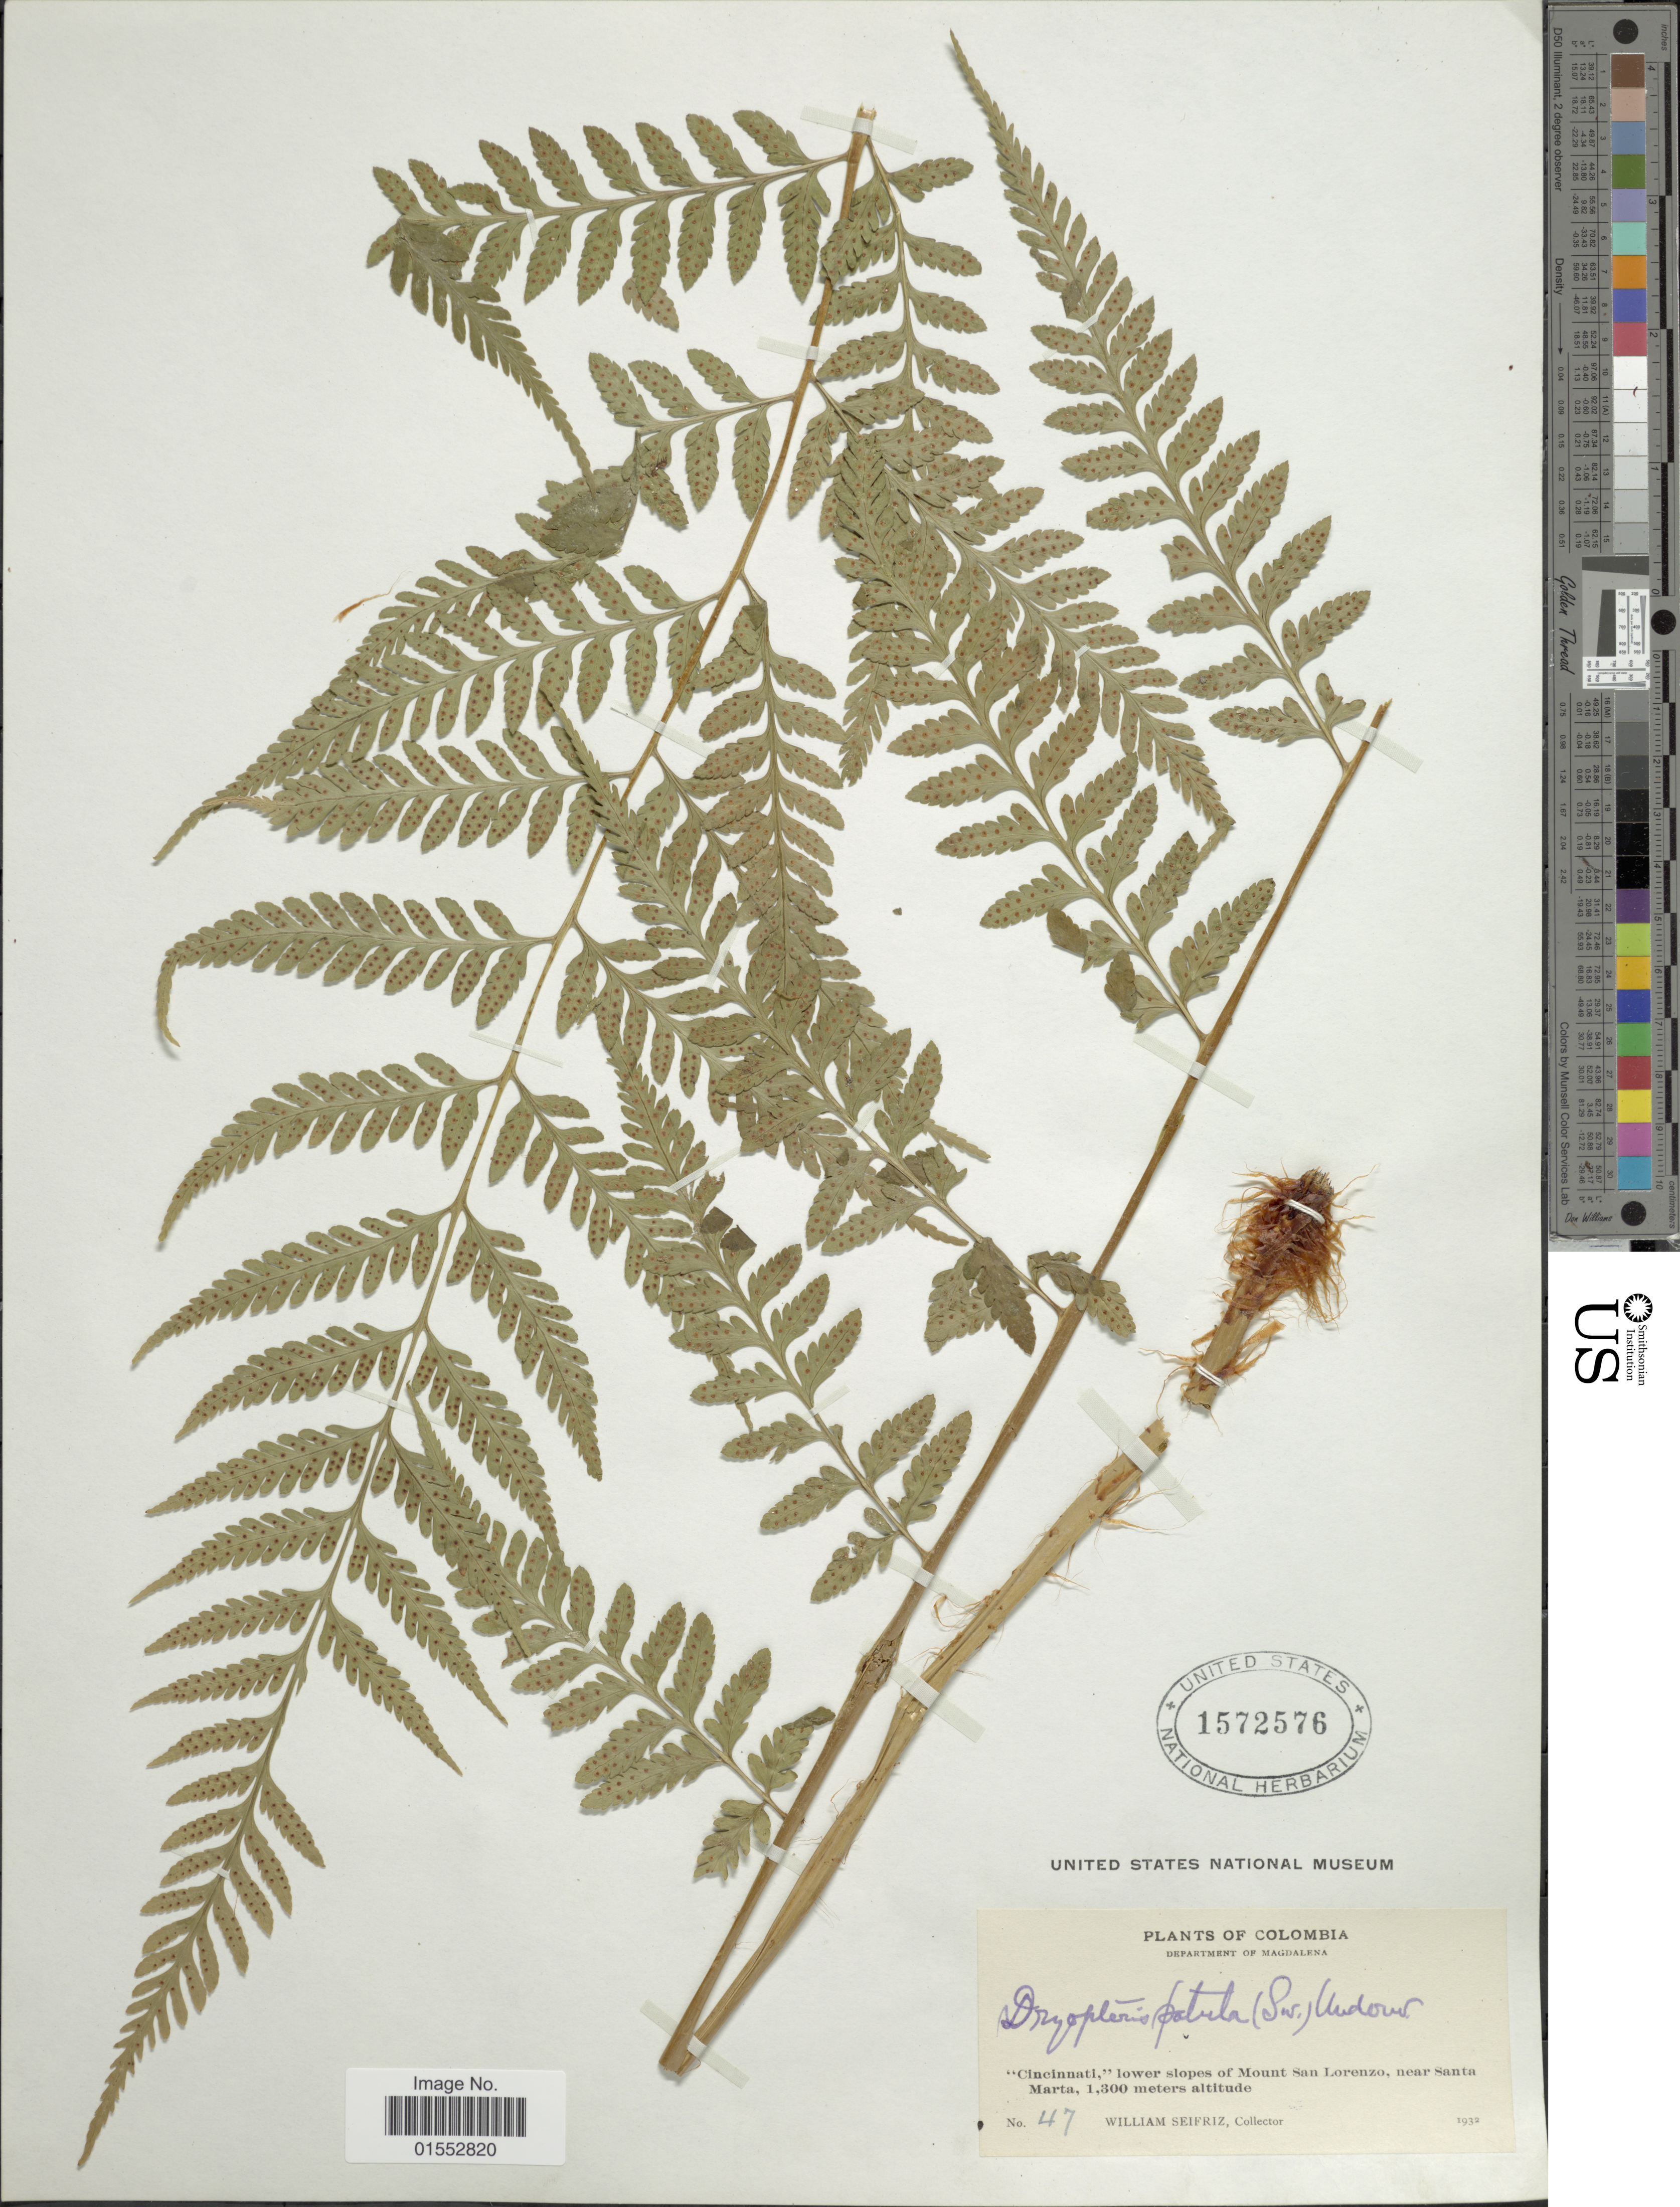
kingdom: Plantae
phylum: Tracheophyta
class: Polypodiopsida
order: Polypodiales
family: Dryopteridaceae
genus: Dryopteris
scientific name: Dryopteris patula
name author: (Sw.) Underw.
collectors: W. Seifriz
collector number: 47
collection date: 1932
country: Colombia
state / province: Magdalena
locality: Cincinnati, lower slopes of Mount San Lorenzo, near Santa Marta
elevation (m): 1300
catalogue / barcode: US 1572576